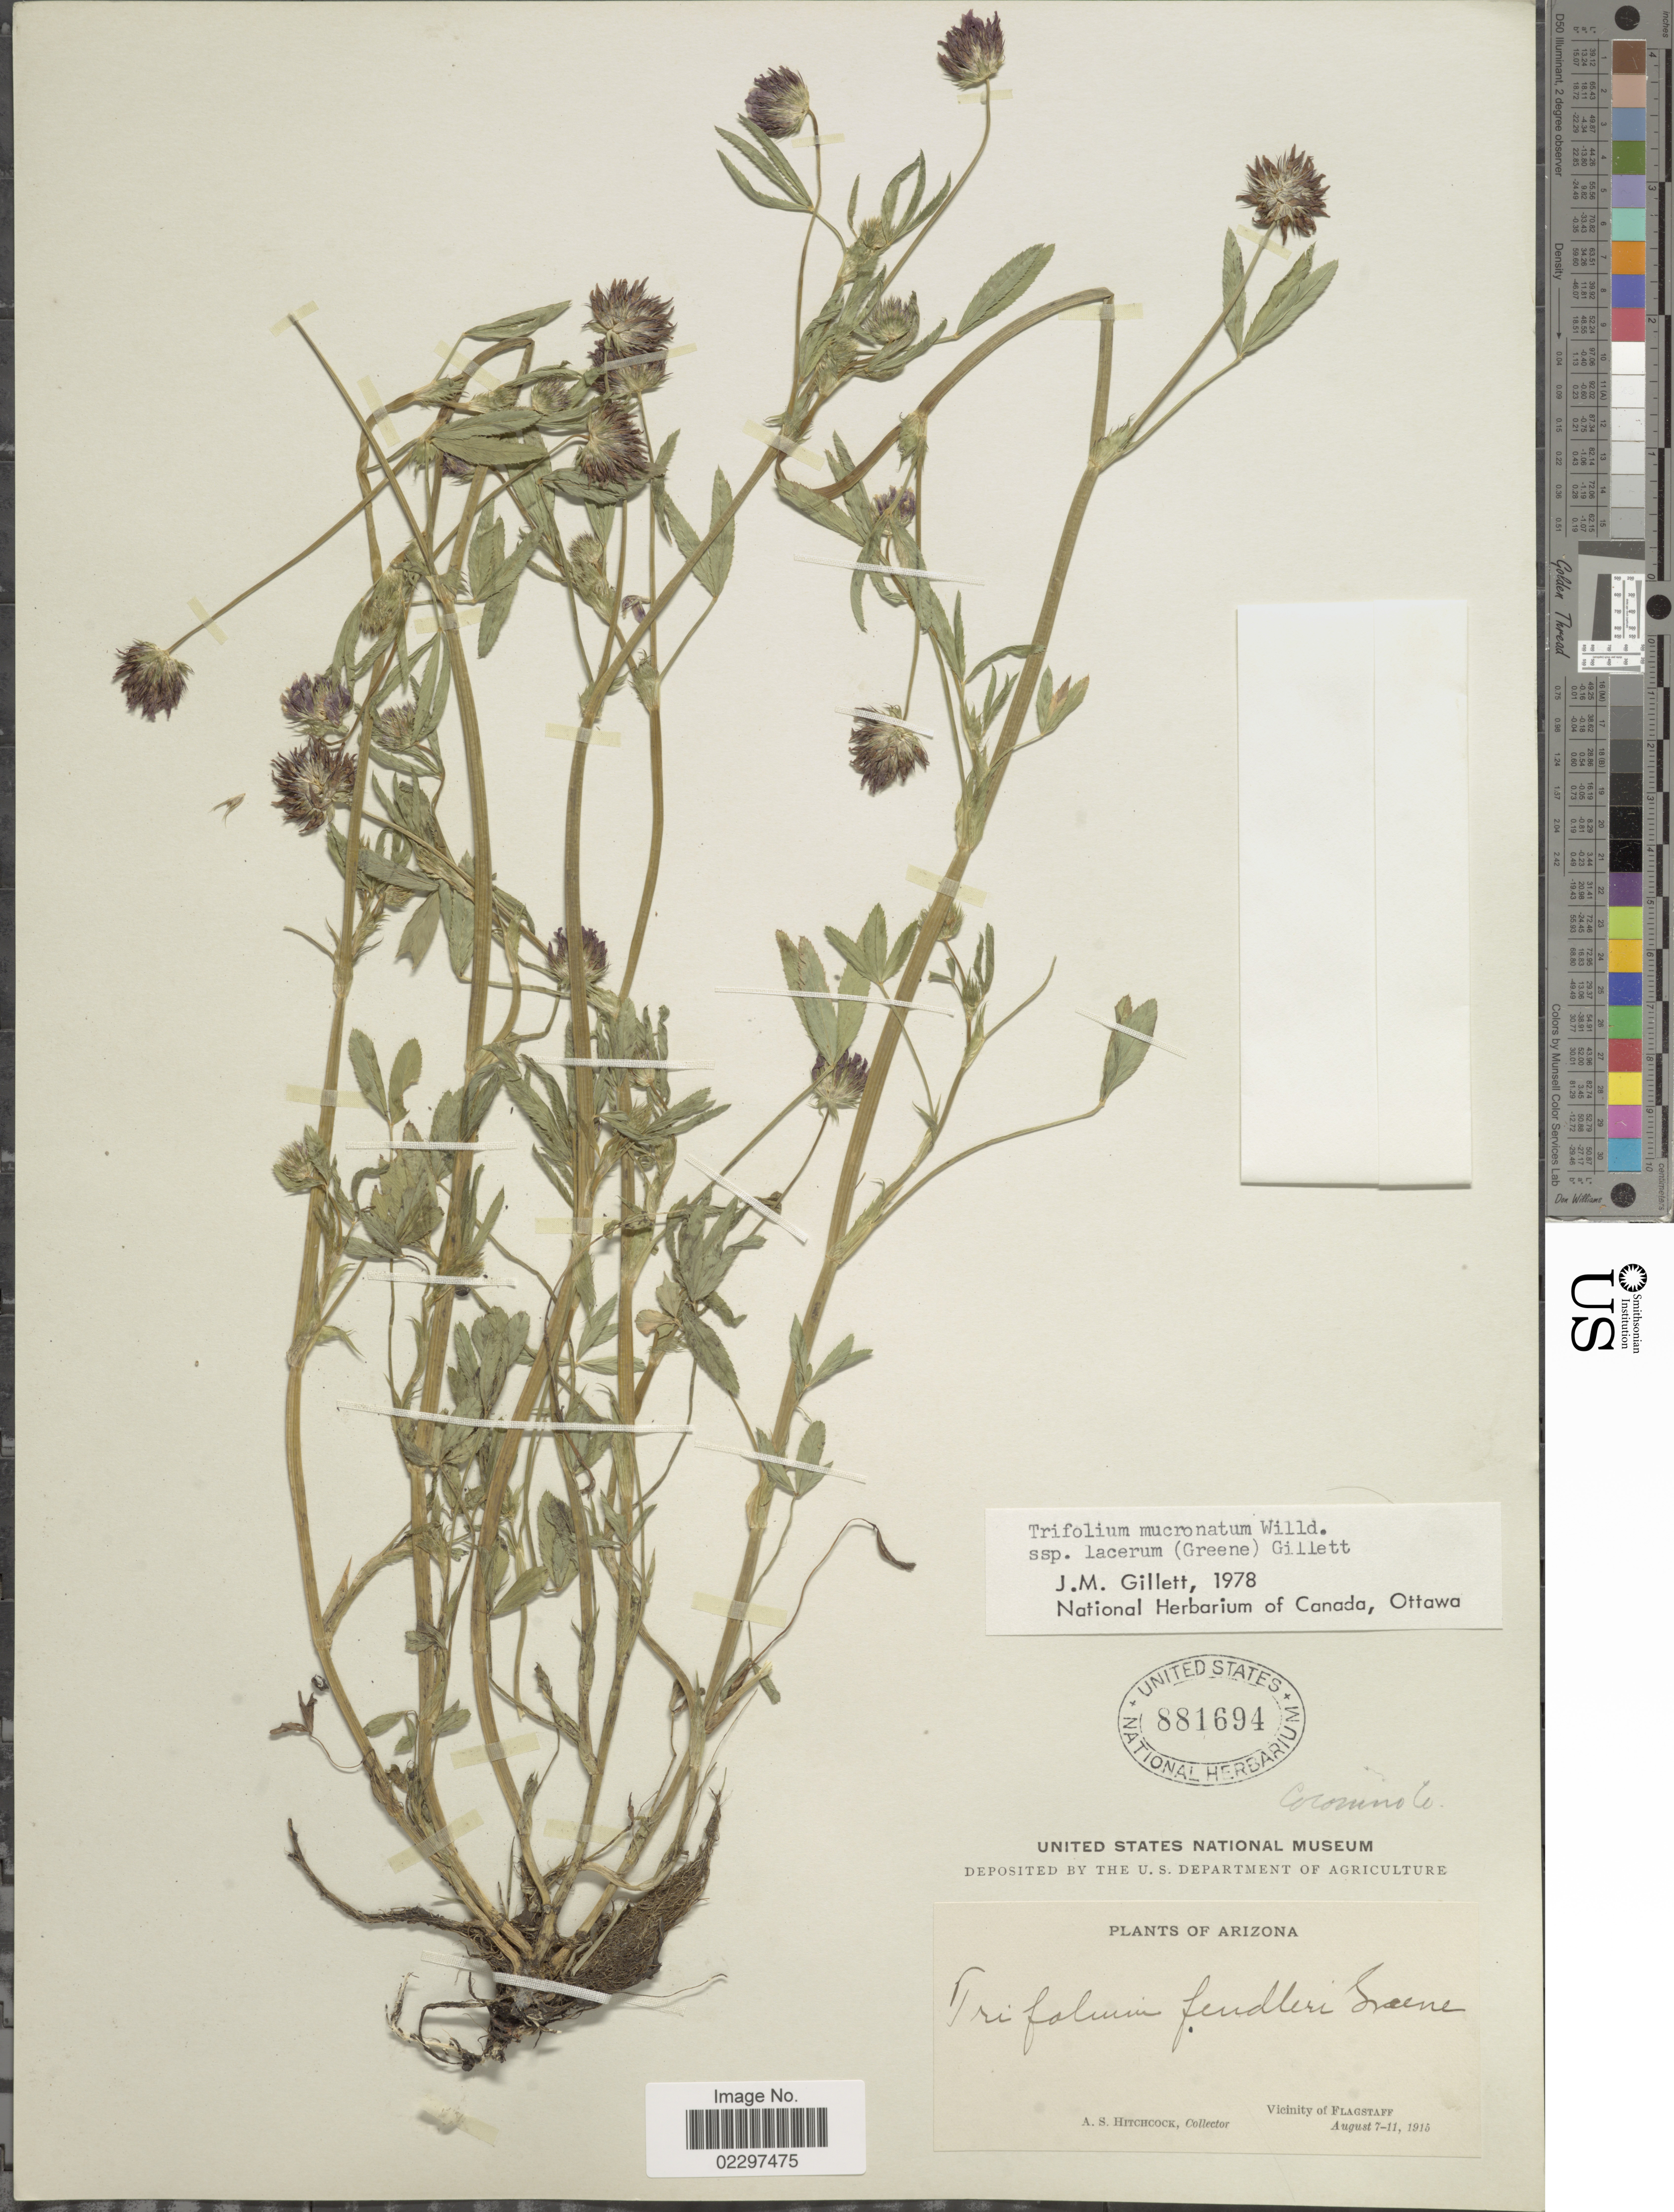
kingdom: Plantae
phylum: Tracheophyta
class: Magnoliopsida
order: Fabales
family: Fabaceae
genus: Trifolium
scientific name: Trifolium mucronatum subsp. lacerum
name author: Willd. ex Spreng.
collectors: A. S. Hitchcock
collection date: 1915-08-07/1915-08-11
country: United States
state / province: Arizona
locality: Vicinity of Flagstaff. Coconino Co.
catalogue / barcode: US 881694